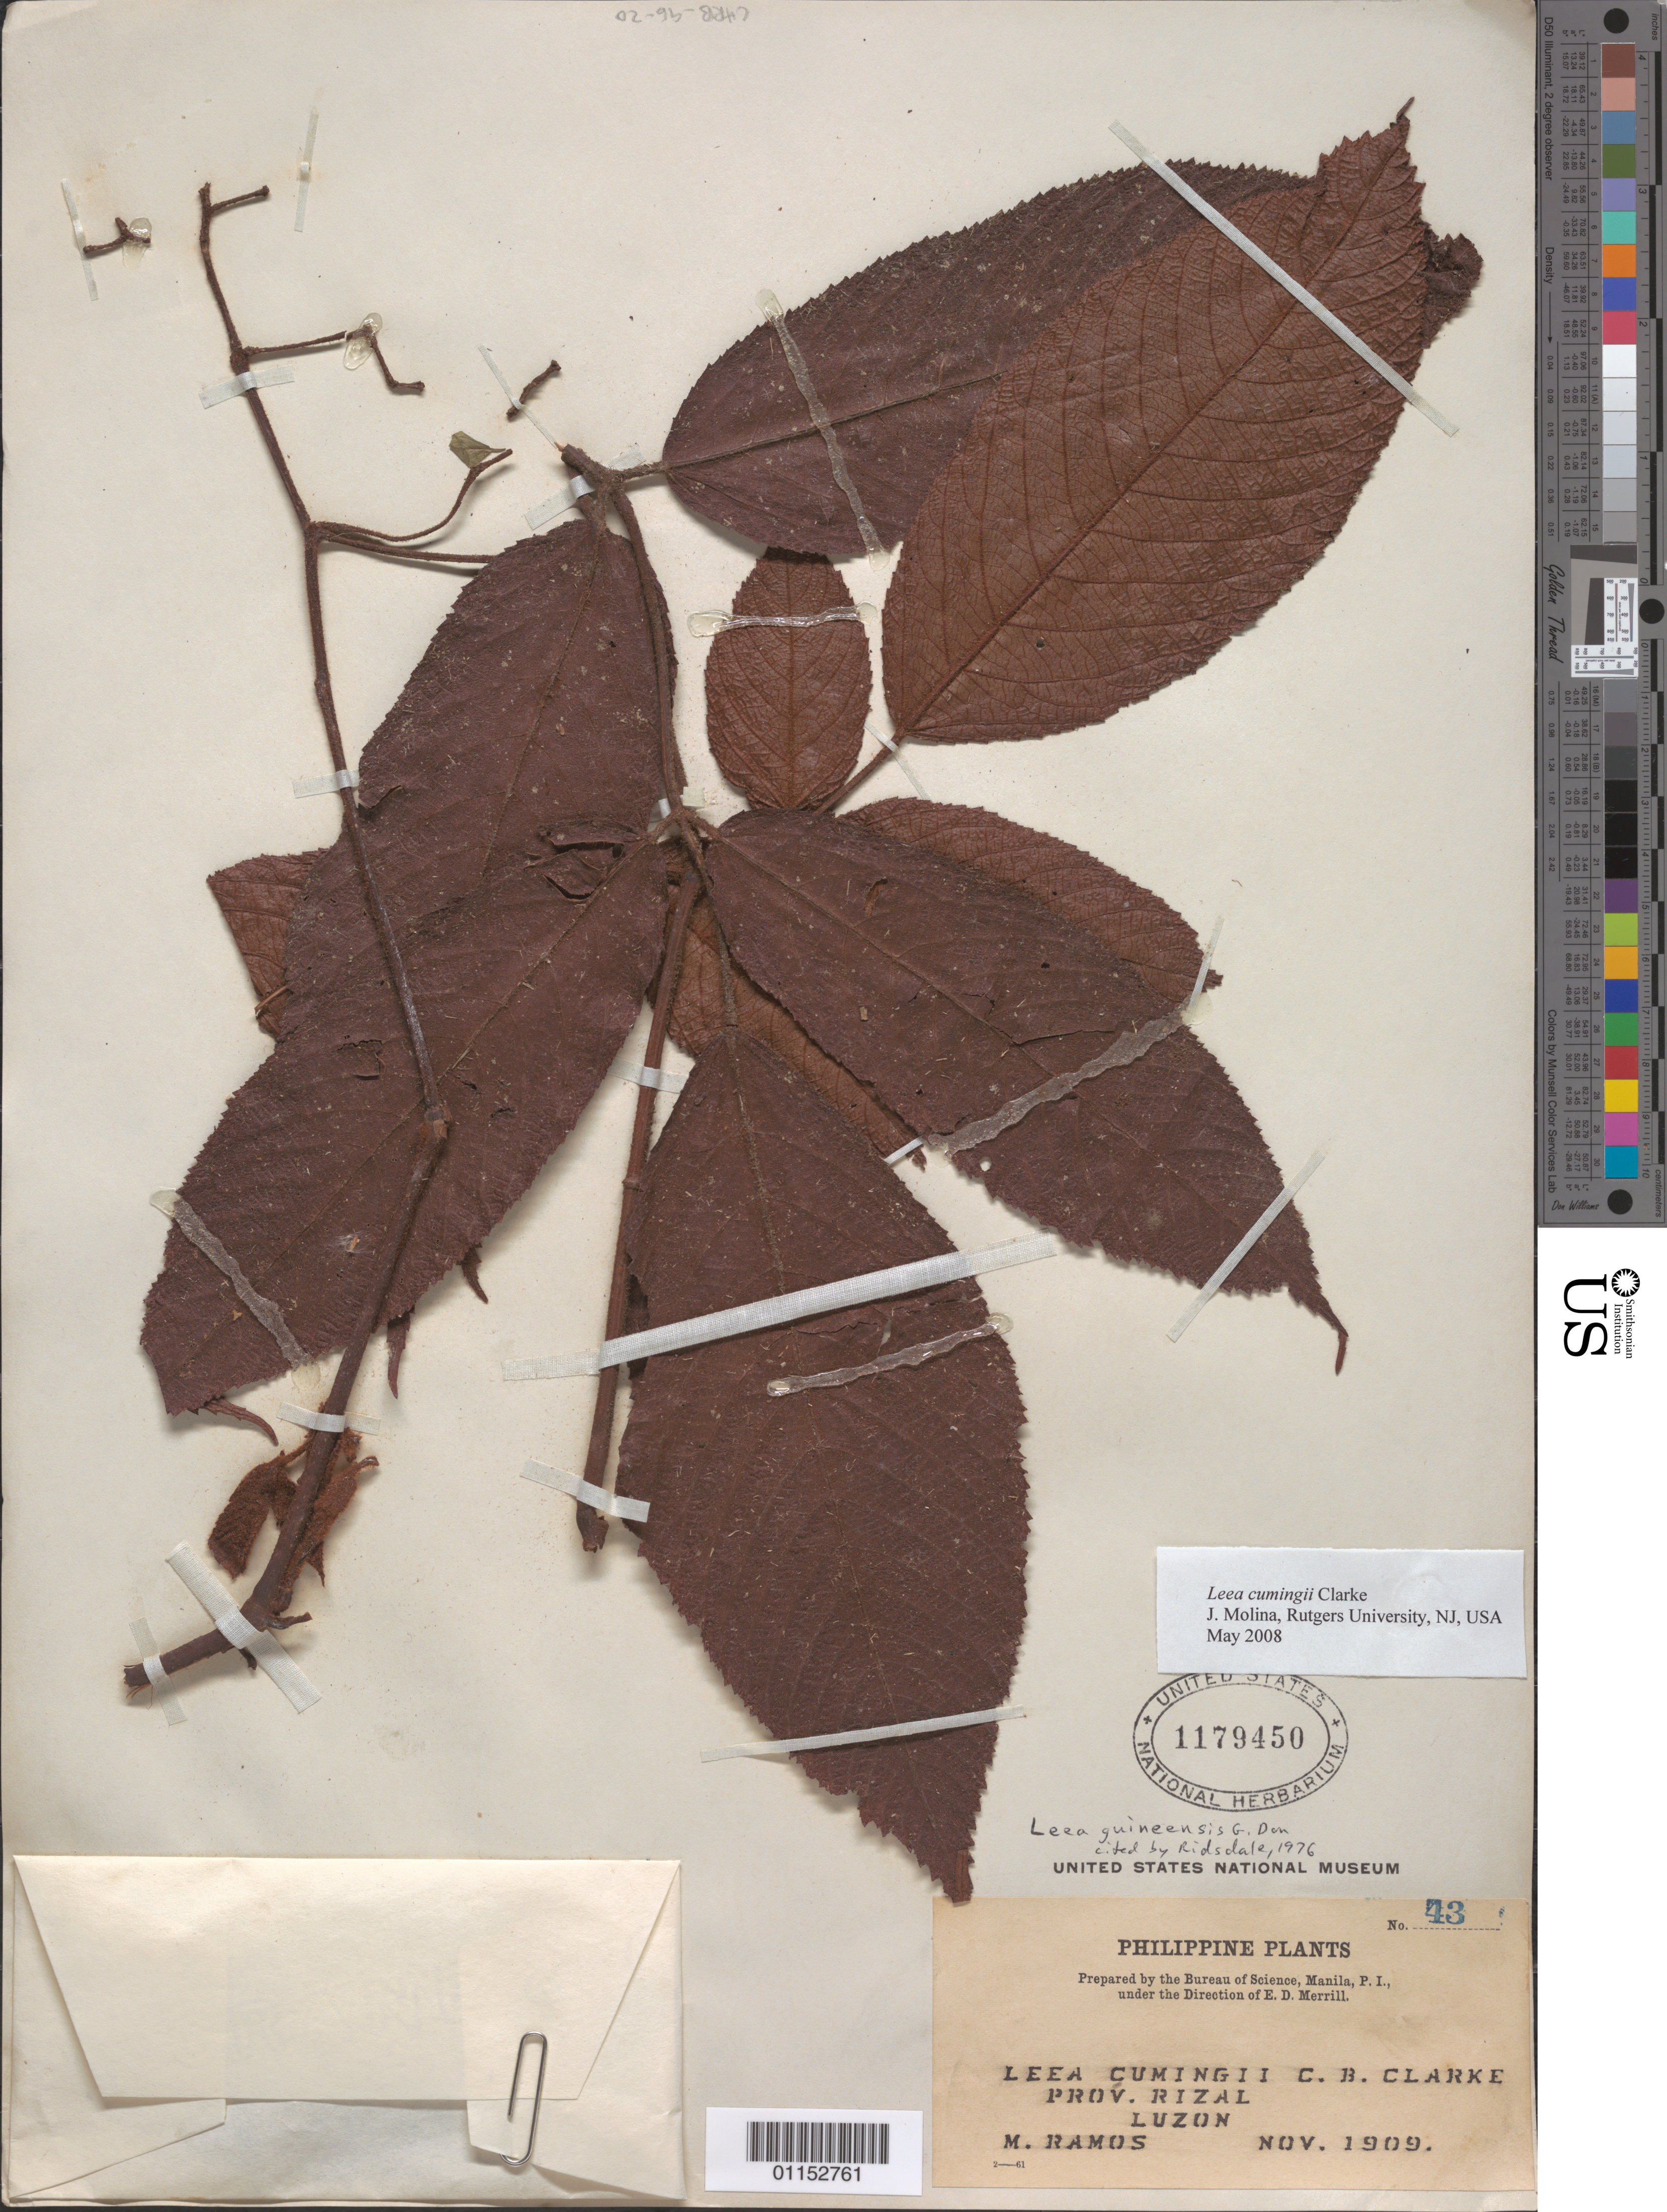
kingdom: Plantae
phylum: Tracheophyta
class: Magnoliopsida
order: Vitales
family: Vitaceae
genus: Leea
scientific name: Leea congesta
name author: Elmer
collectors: M. Ramos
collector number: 43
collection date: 1909-11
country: Philippines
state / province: Calabarzon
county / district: Rizal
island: Luzon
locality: Luzon.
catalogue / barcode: US 1179450